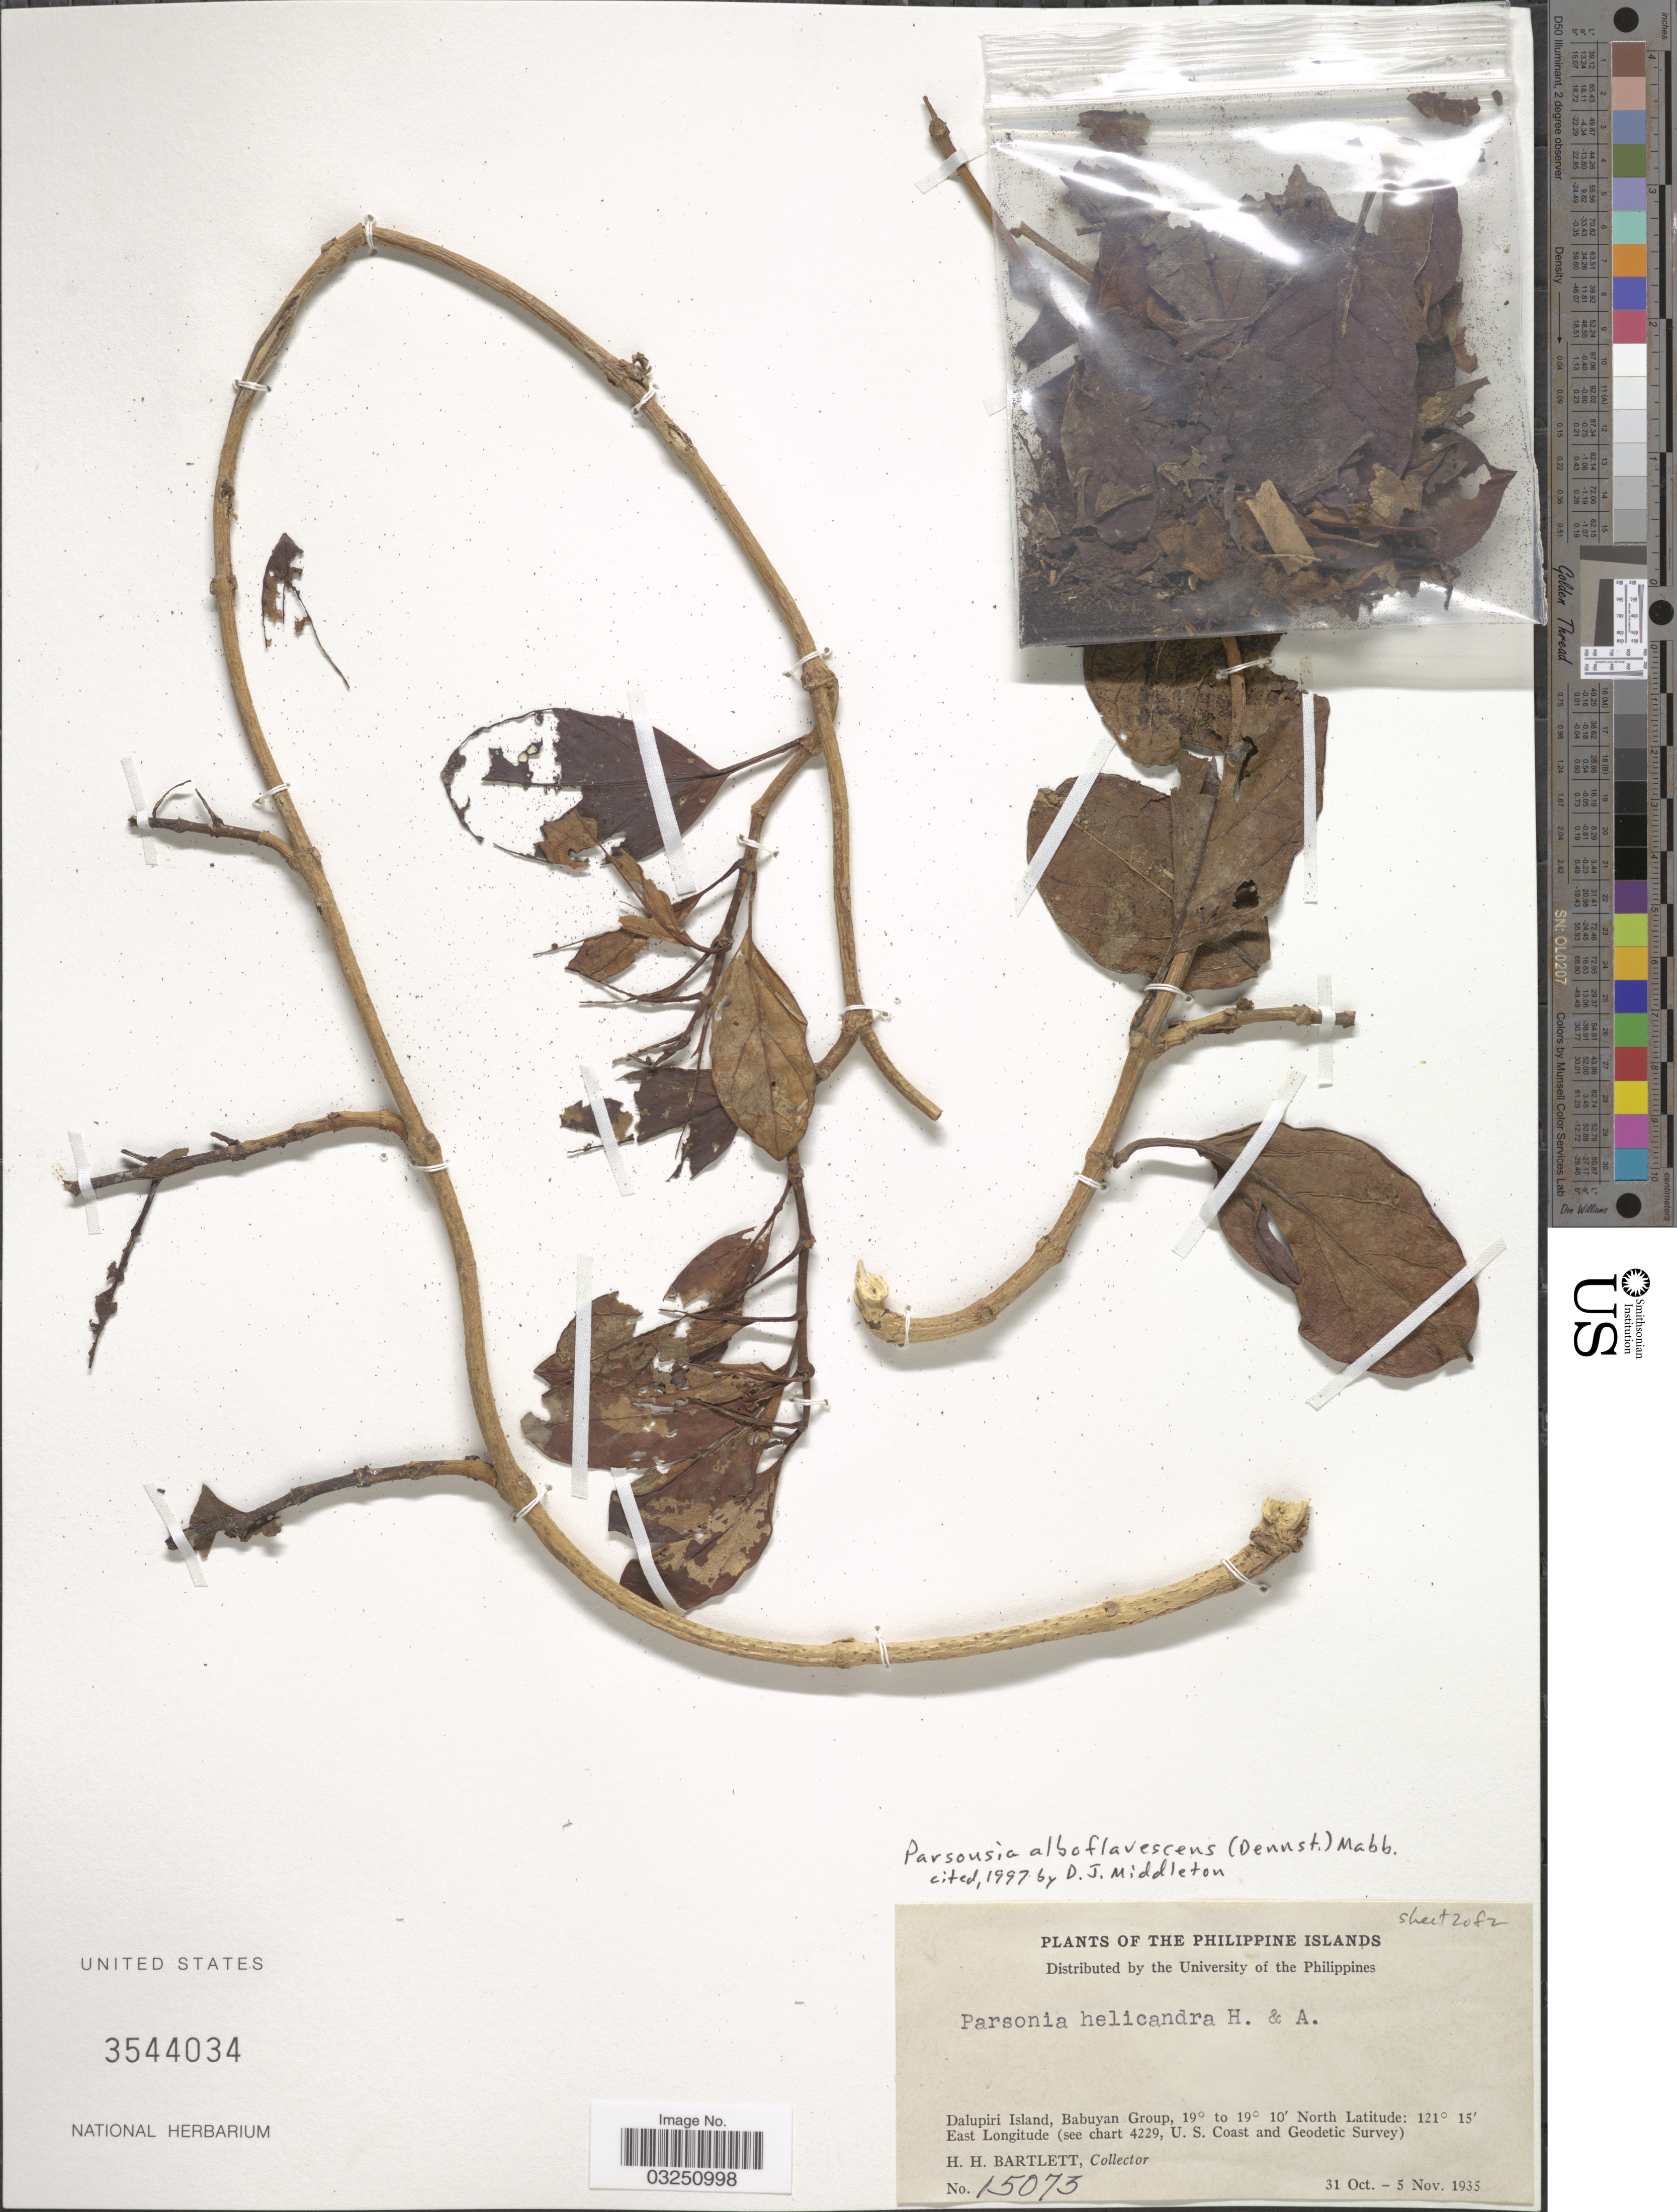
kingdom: Plantae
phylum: Tracheophyta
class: Magnoliopsida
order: Gentianales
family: Apocynaceae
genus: Parsonsia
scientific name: Parsonsia alboflavescens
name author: (Dennst.) Mabberley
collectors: H. H. Bartlett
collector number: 15073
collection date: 1935-10-31/1935-11-05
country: Philippines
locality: The Philippine Islands. Dalupiri Island, Babuyan Group.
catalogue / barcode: US 3544034